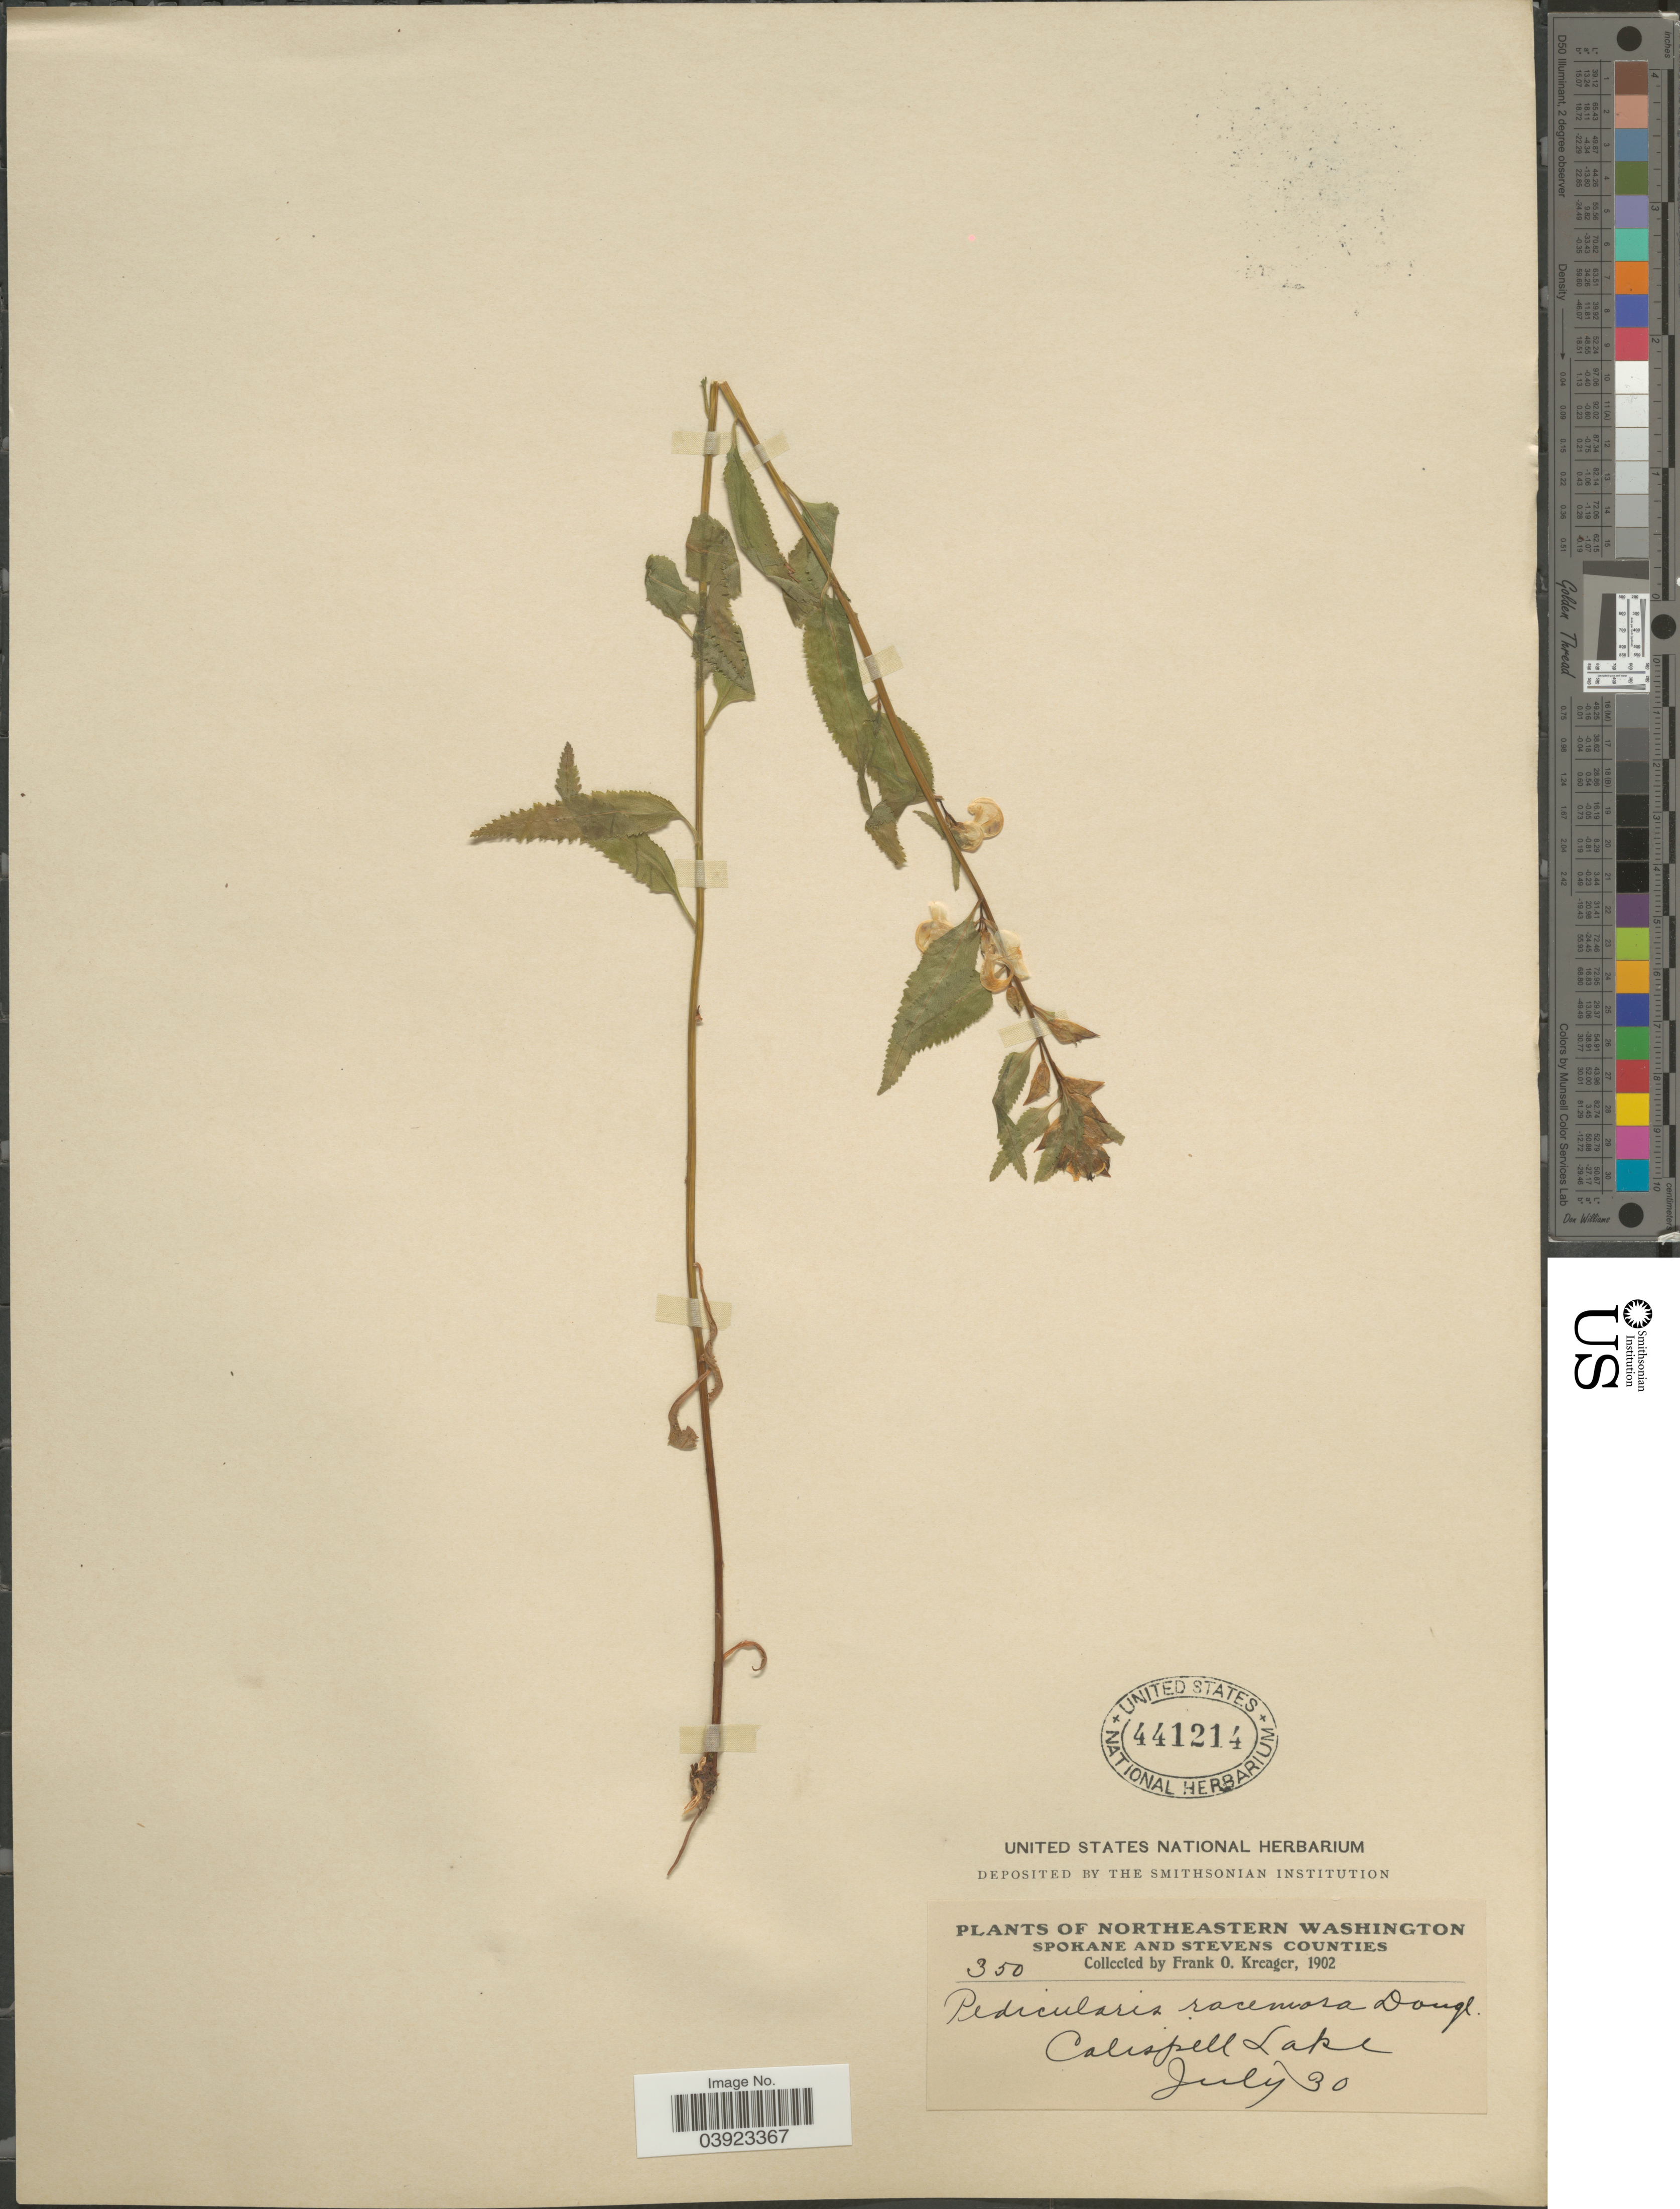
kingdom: Plantae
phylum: Tracheophyta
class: Magnoliopsida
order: Lamiales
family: Orobanchaceae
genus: Pedicularis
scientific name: Pedicularis racemosa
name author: Douglas ex Benth.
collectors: F. Kreager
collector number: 350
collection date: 1902-07-30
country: United States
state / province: Washington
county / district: Spokane / Stevens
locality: Northeastern Washington. Spokane and Stevens Counties. Calispell Lake.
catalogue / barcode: US 441214